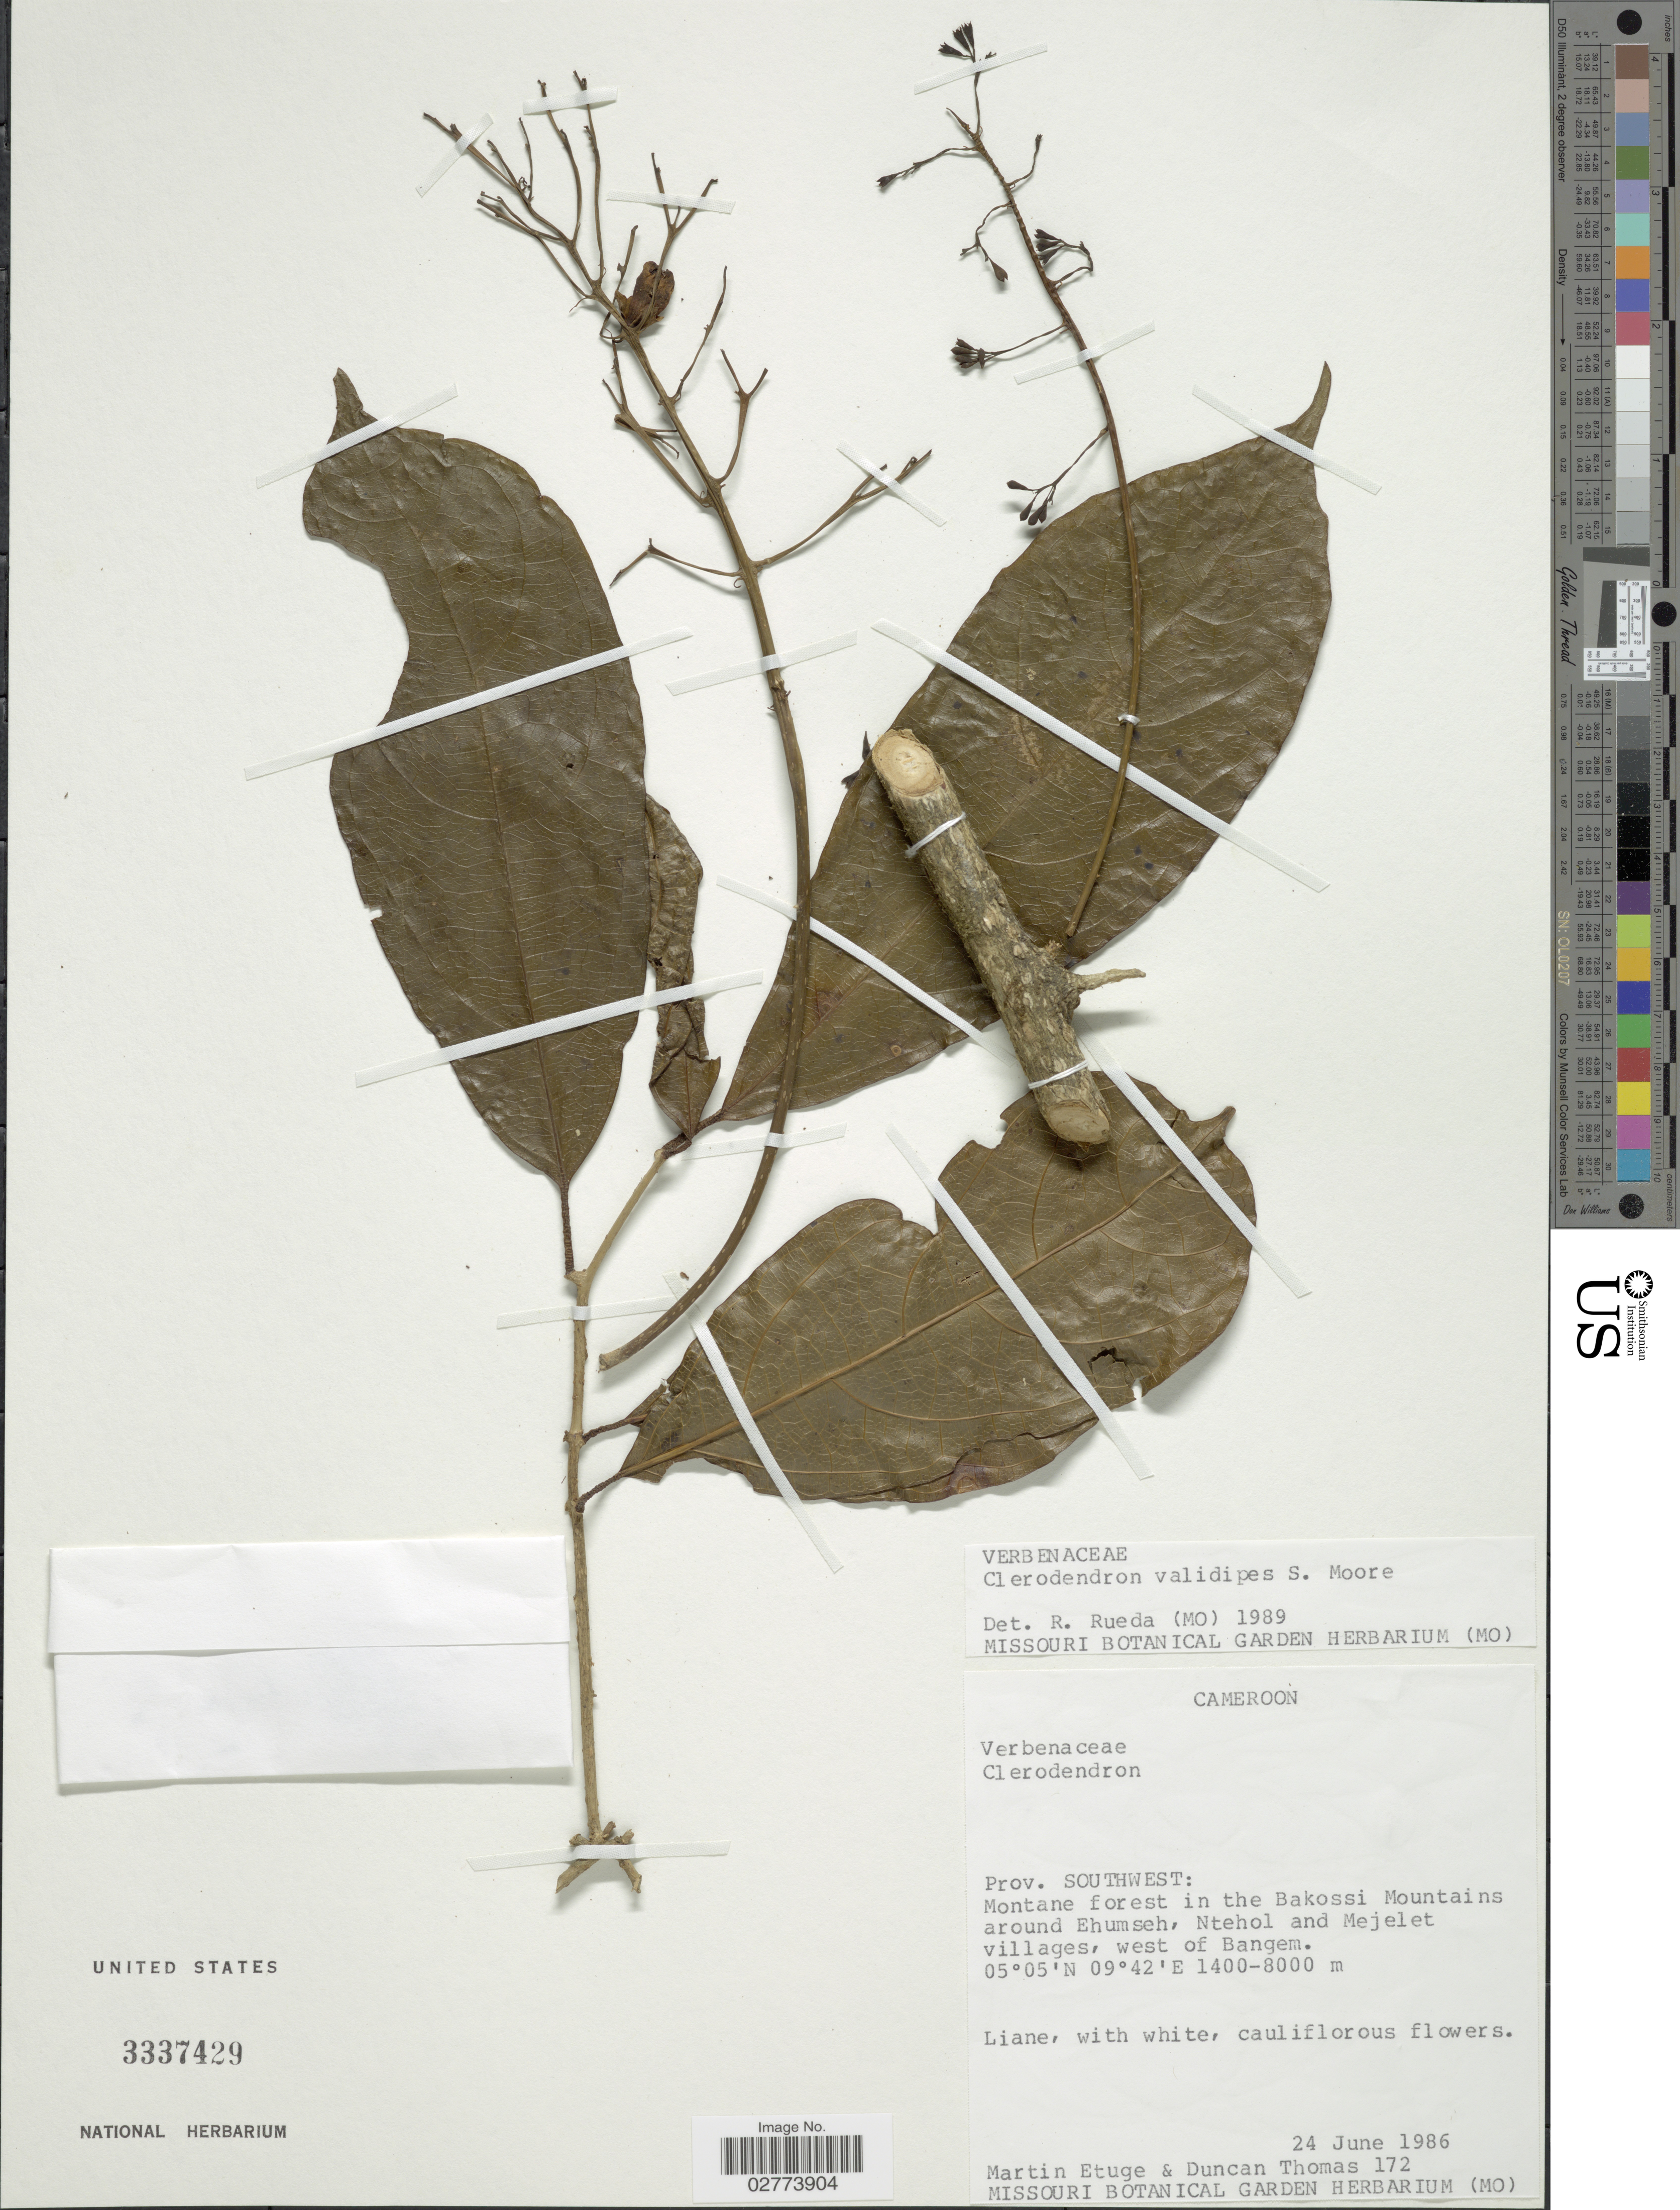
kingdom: Plantae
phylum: Tracheophyta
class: Magnoliopsida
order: Lamiales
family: Lamiaceae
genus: Clerodendrum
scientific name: Clerodendrum validipes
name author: S. Moore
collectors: M. Etuge & D. W. Thomas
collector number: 172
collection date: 1986-06-24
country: Cameroon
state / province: Sud-Ouest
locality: Prov. Southwest: Montane forest in the Bakossi Mountains around Ehumseh, Ntehol and Mejelet villages, west of Bangem.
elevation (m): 1400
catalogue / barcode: US 3337429